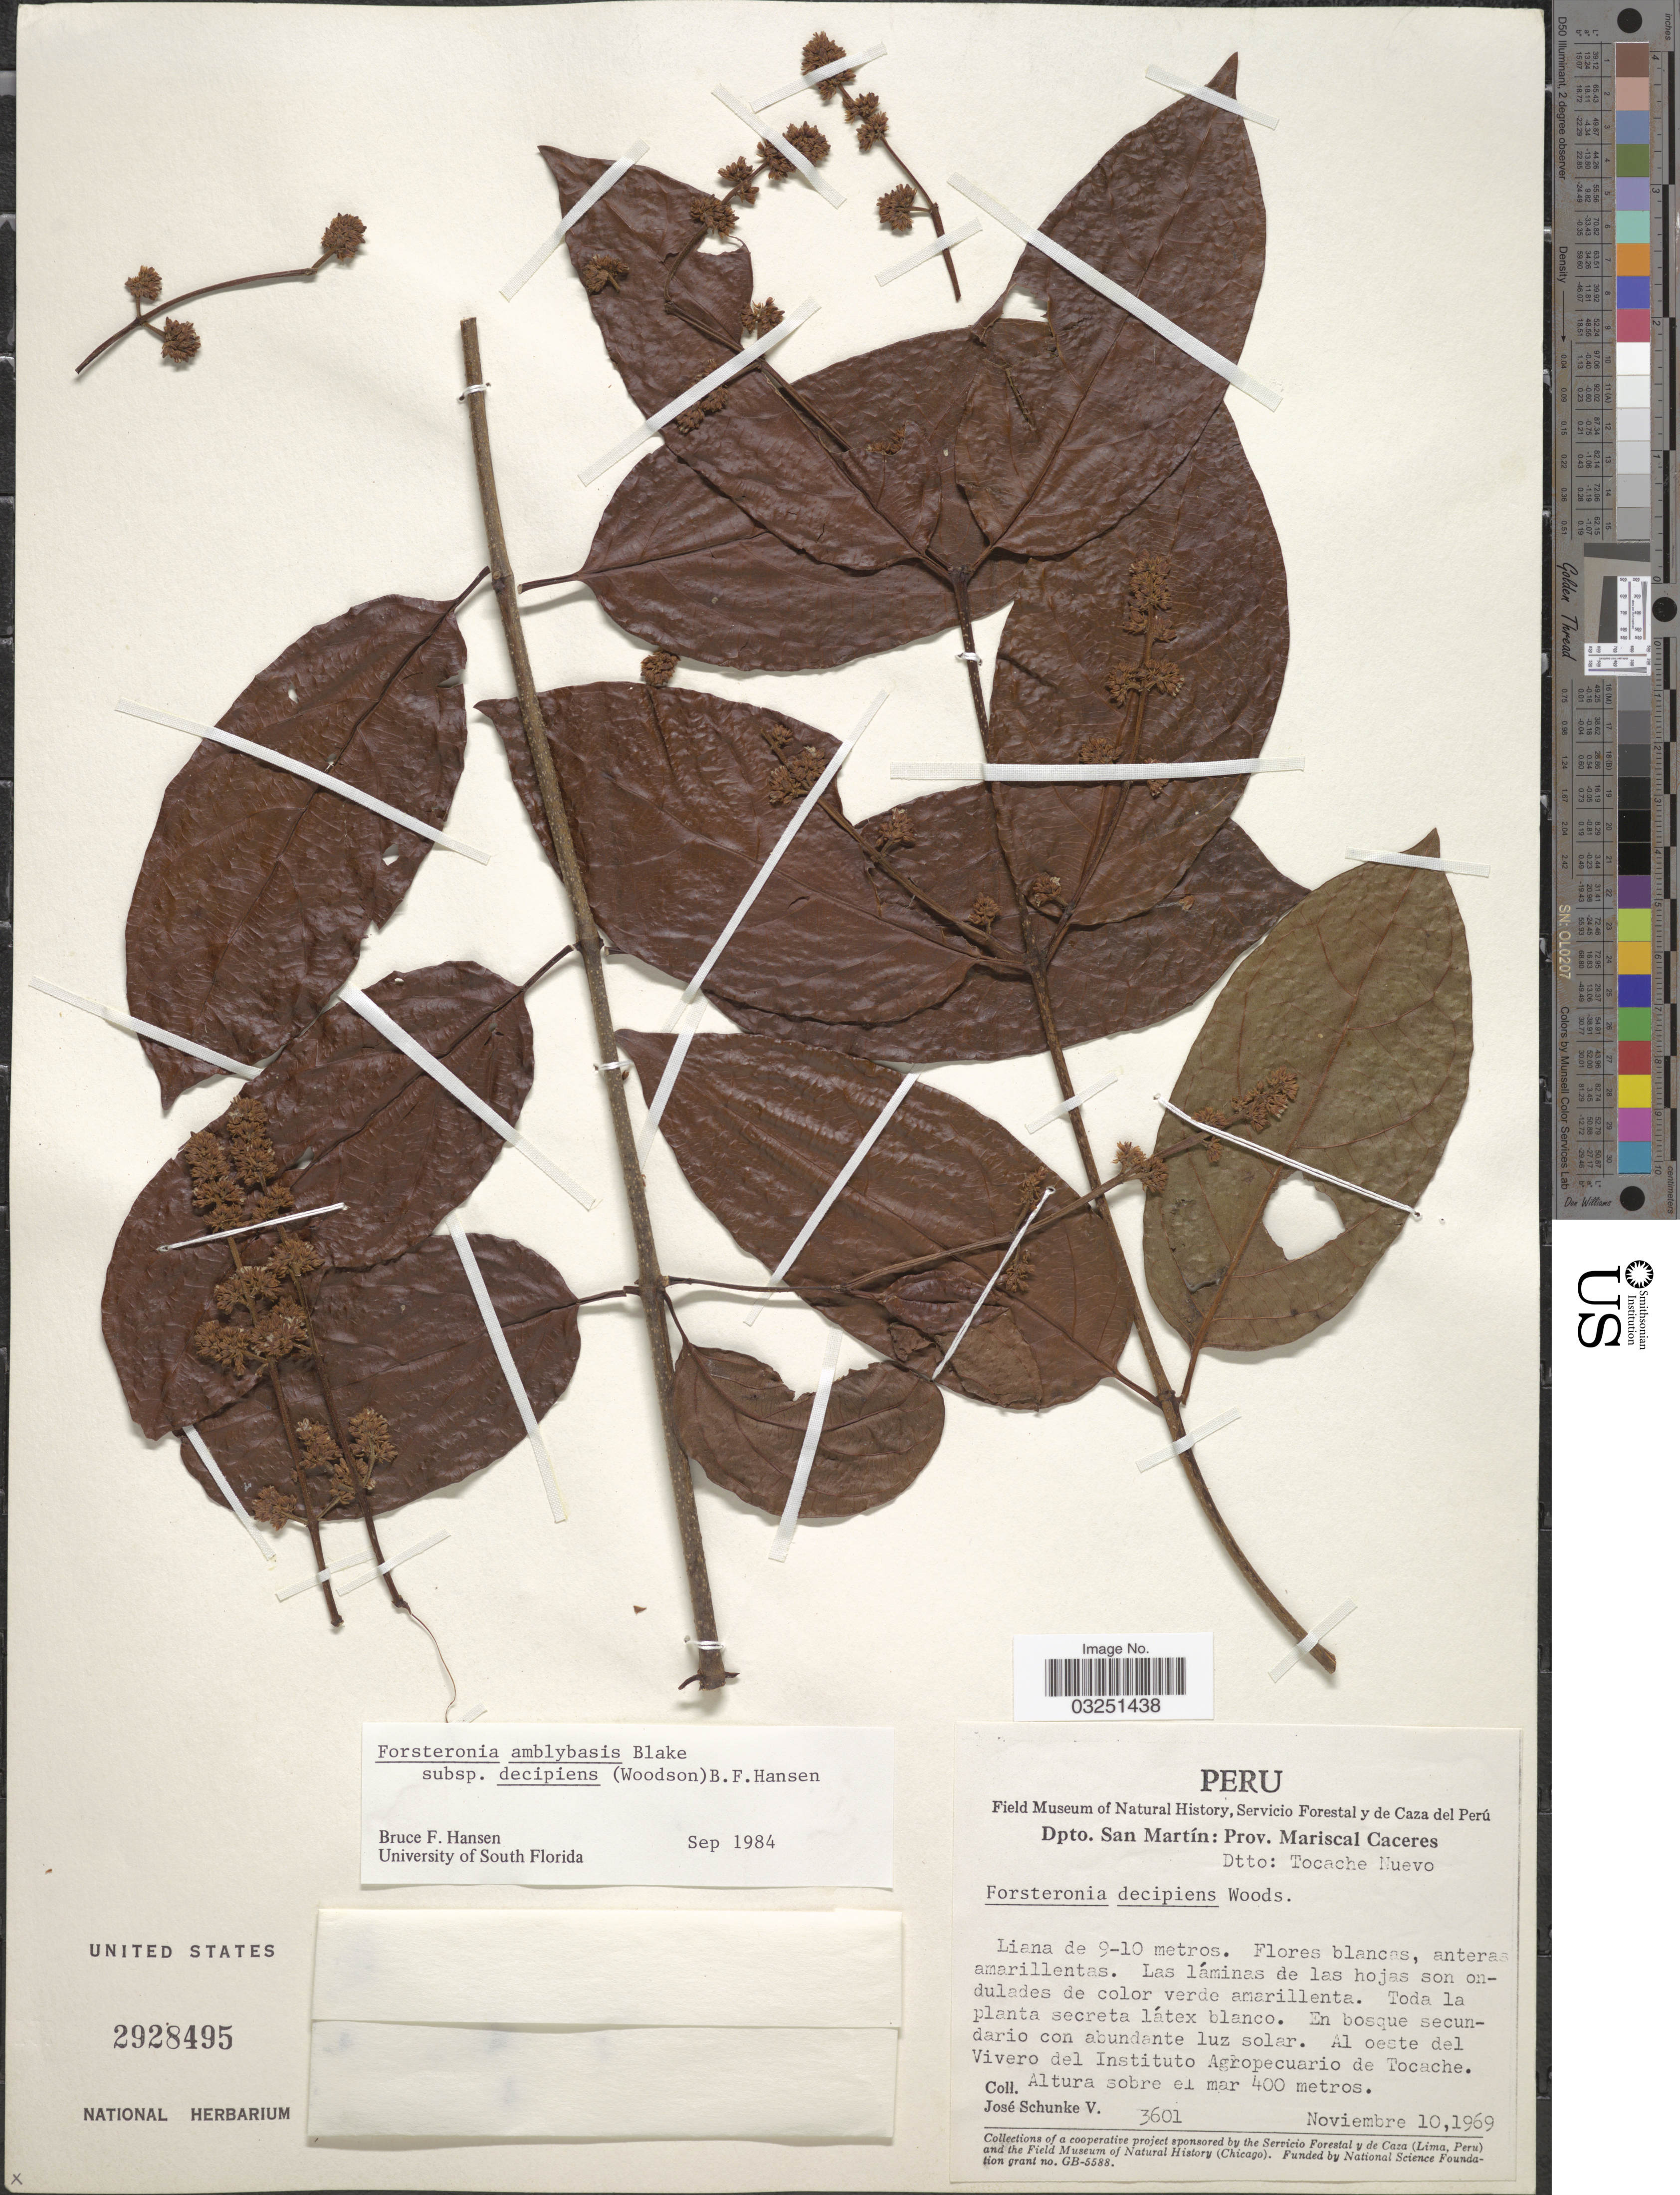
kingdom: Plantae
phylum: Tracheophyta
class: Magnoliopsida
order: Gentianales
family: Apocynaceae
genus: Forsteronia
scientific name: Forsteronia amblybasis subsp. decipiens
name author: (Woodson) B.F. Hansen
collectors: J. Schunke Vigo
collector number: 3601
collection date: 1969-11-10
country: Peru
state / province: San Martín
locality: Dpto. San Martín: Prov. Mariscal Caceres. Dtto: Tocache Nuevo. Al oeste del Vivero del Instituto Agropecuario de Tocache.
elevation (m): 400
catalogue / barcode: US 2928495